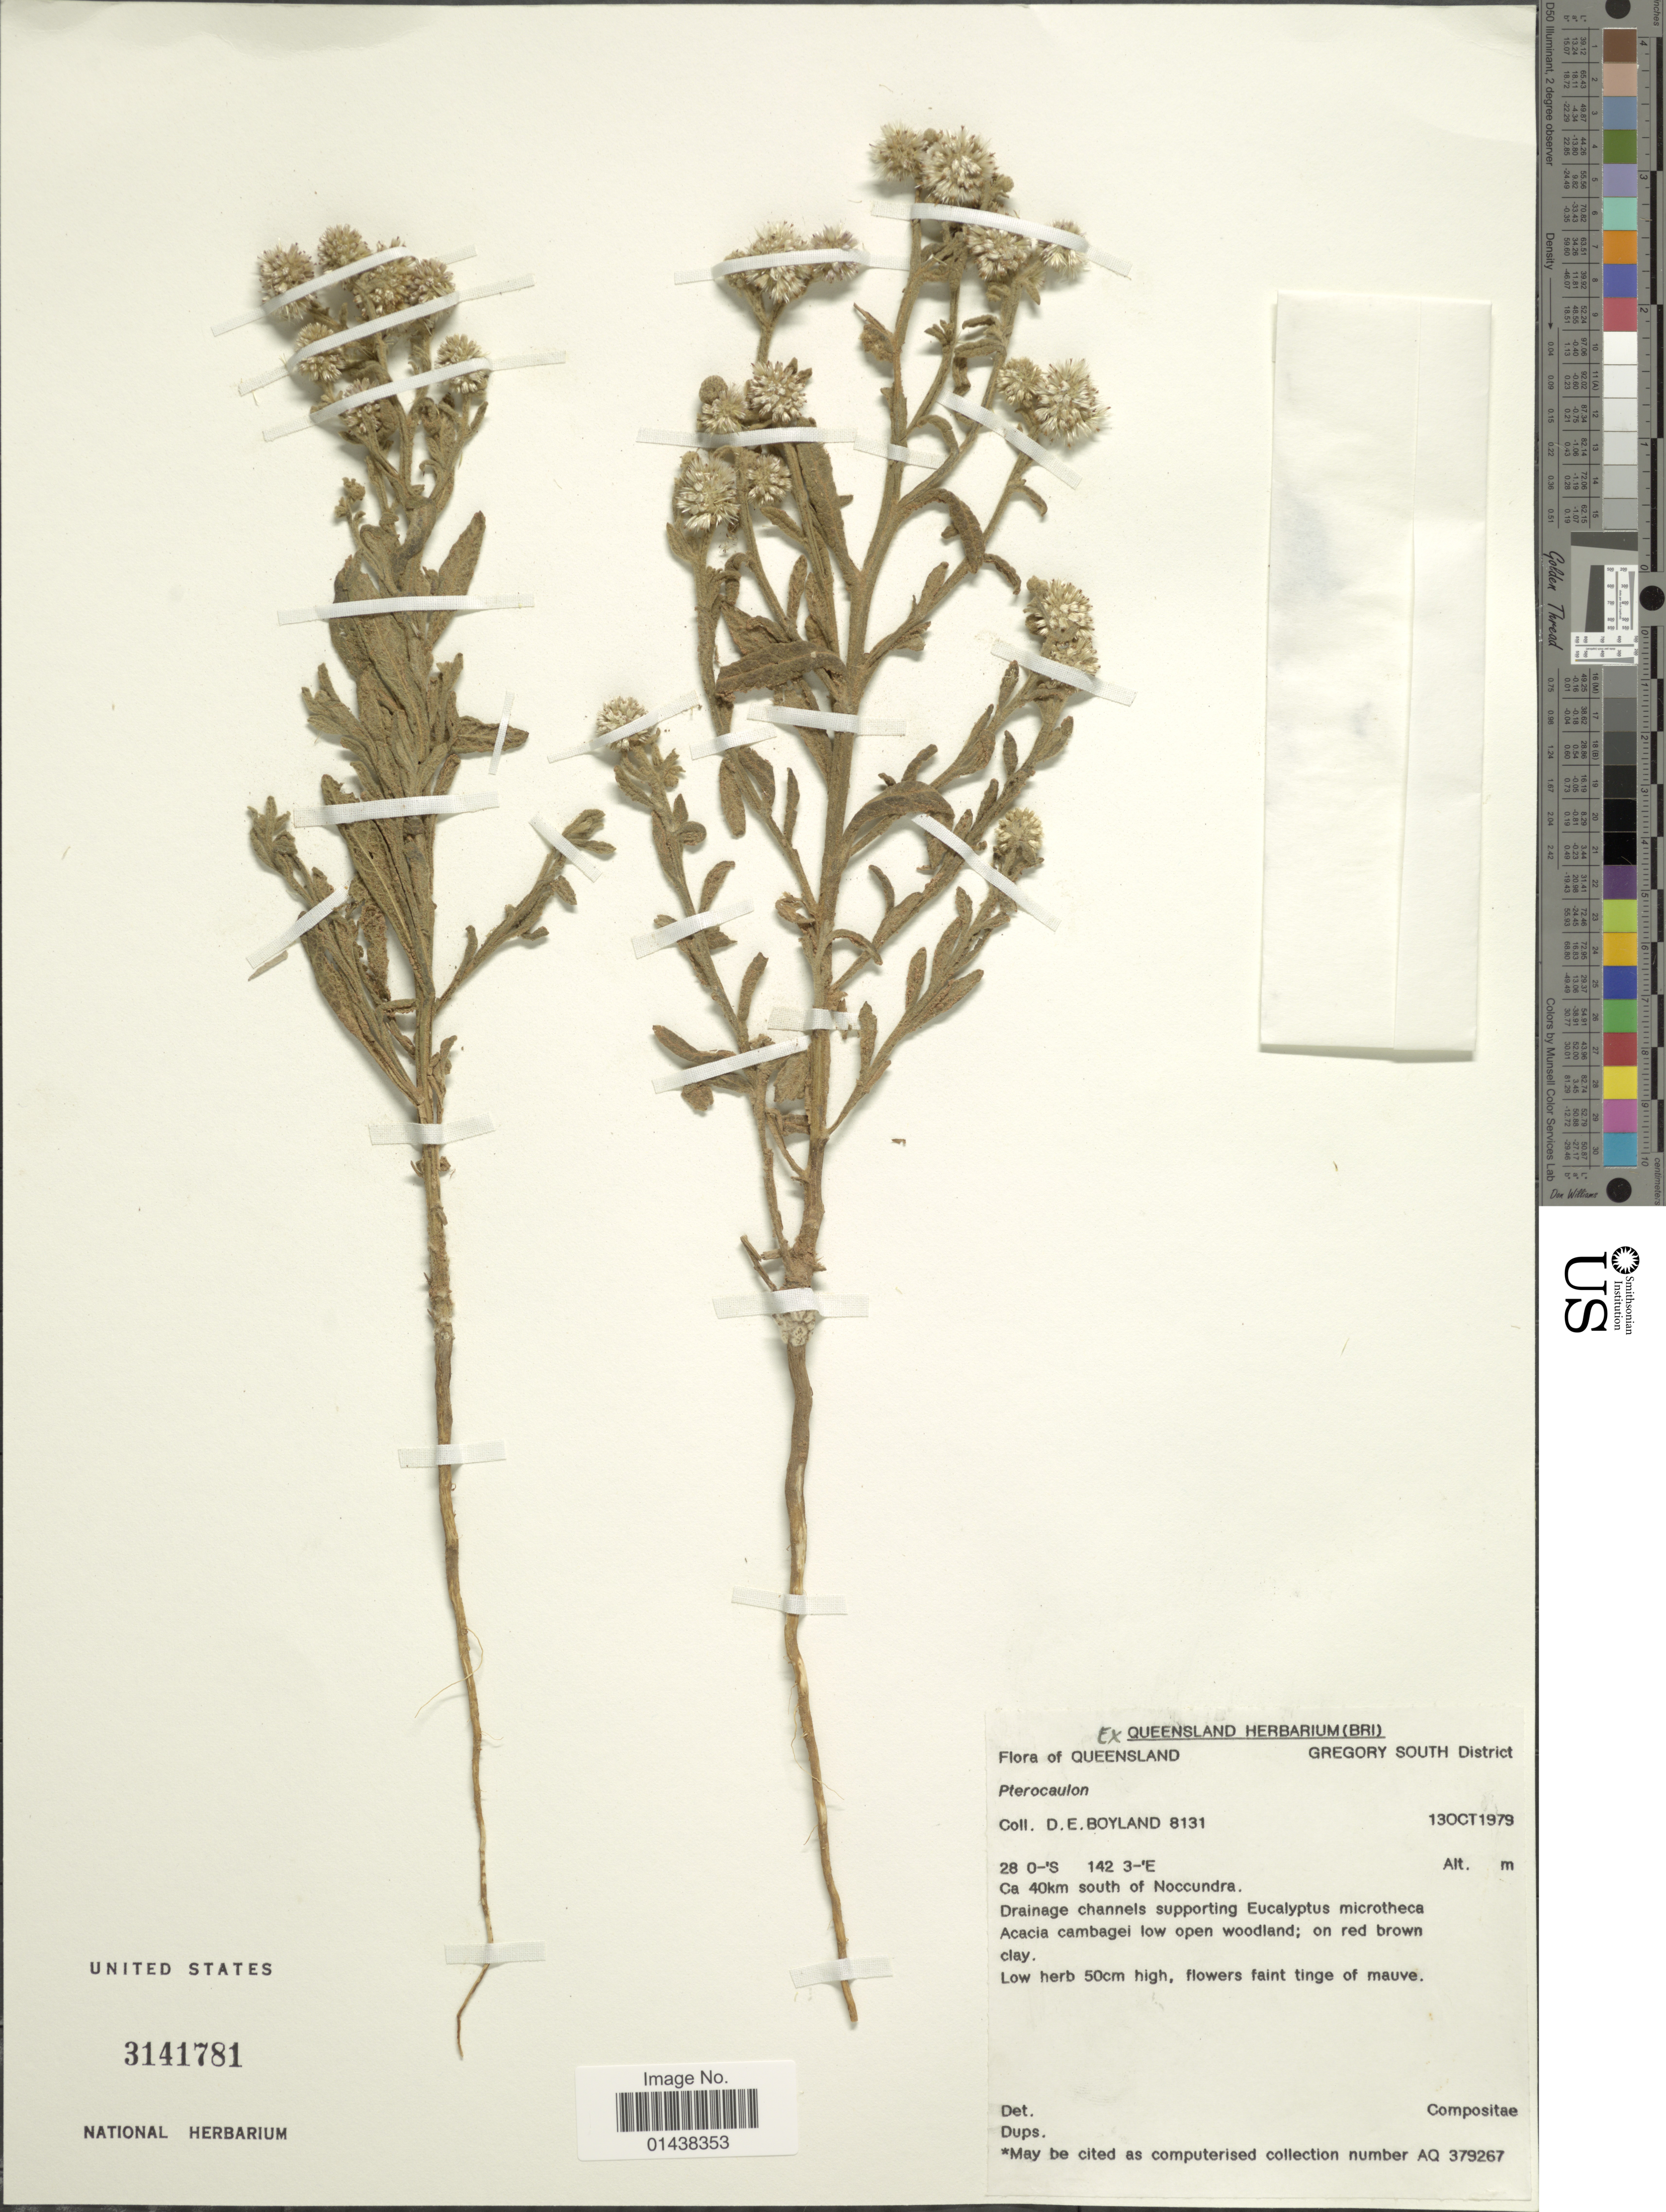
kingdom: Plantae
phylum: Tracheophyta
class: Magnoliopsida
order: Asterales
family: Asteraceae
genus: Pterocaulon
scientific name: Pterocaulon sp.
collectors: D. Boyland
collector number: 8131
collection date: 1979-10-13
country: Australia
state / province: Queensland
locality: Gregory South District, Ca. 40 km south of Noccundra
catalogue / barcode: US 3141781